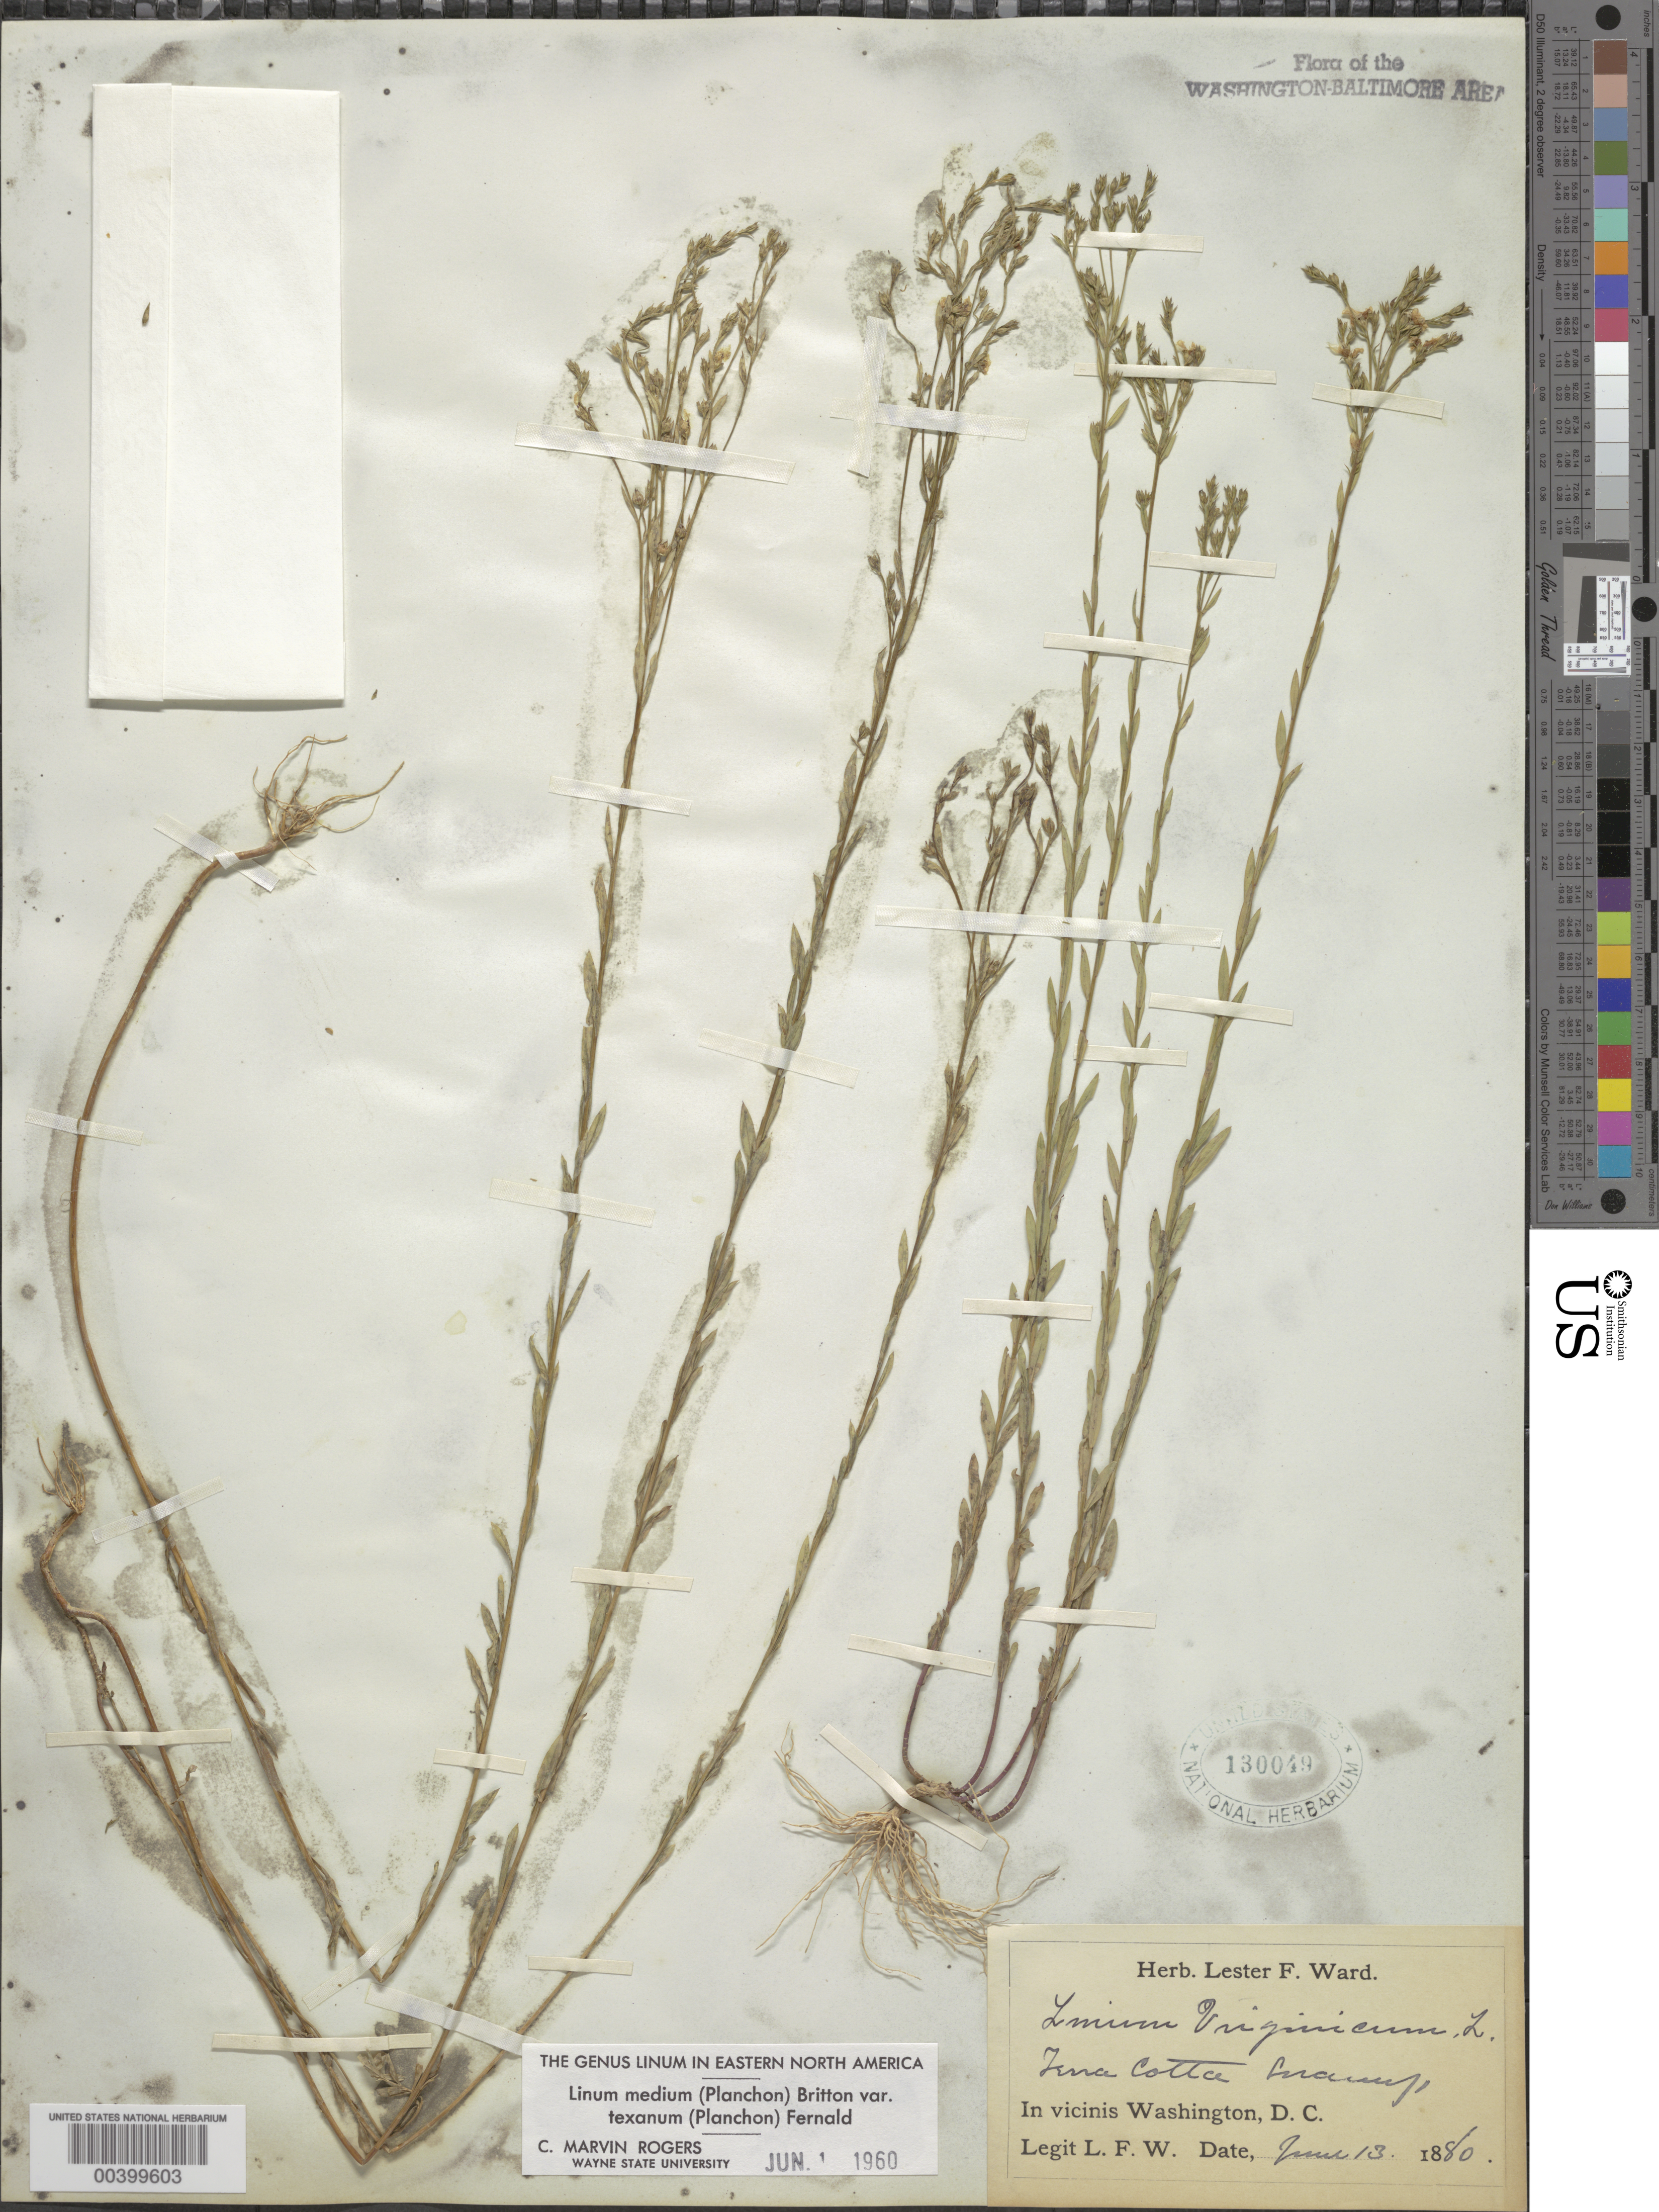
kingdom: Plantae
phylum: Tracheophyta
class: Magnoliopsida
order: Malpighiales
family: Linaceae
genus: Linum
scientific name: Linum medium var. texanum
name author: (Planch.) Fernald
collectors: L. F. Ward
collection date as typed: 13 Jun 1880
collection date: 1880-06-13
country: United States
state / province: District of Columbia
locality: Terra Cotta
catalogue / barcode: US 130049